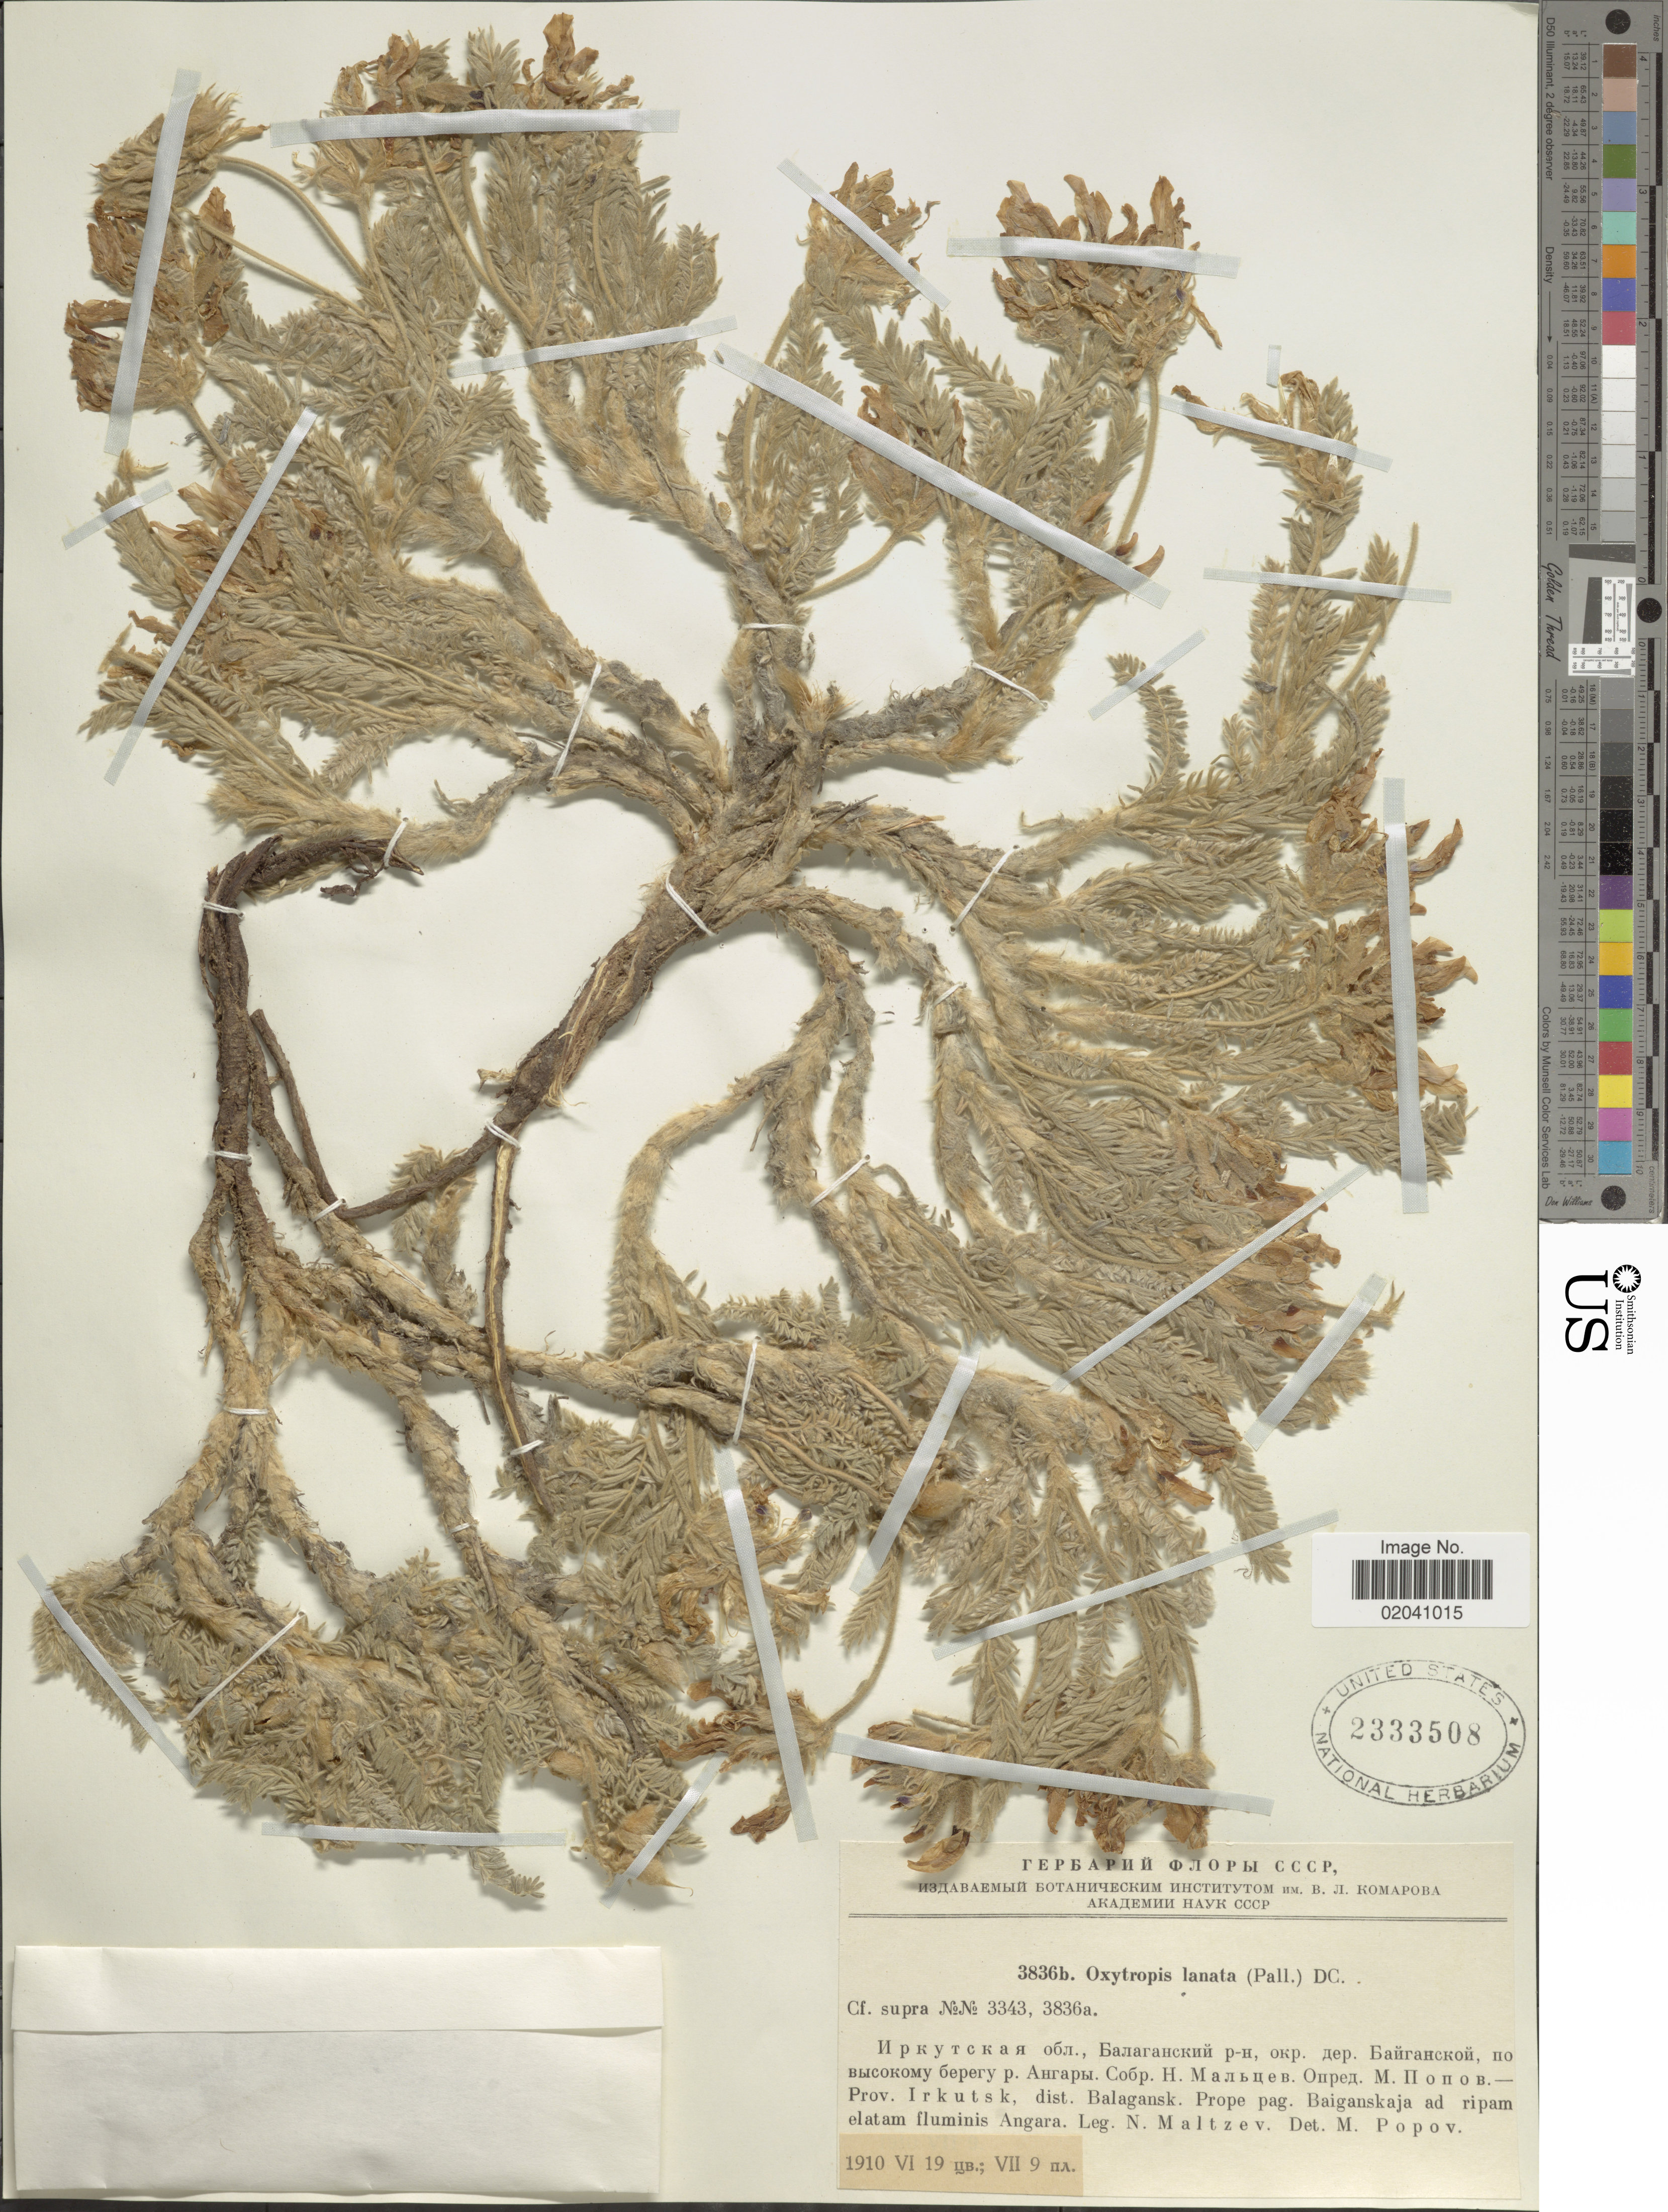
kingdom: Plantae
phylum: Tracheophyta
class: Magnoliopsida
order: Fabales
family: Fabaceae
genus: Oxytropis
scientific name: Oxytropis lanata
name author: (Pall.) DC.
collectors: N. Maltzev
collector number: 3836b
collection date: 1910-06-19/1910-07-09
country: Russian Federation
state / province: Irkutsk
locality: Dist. Blagasnk, prope pag Baiganskaja ad ripam elatam fluminis Agara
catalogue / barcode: US 2333508